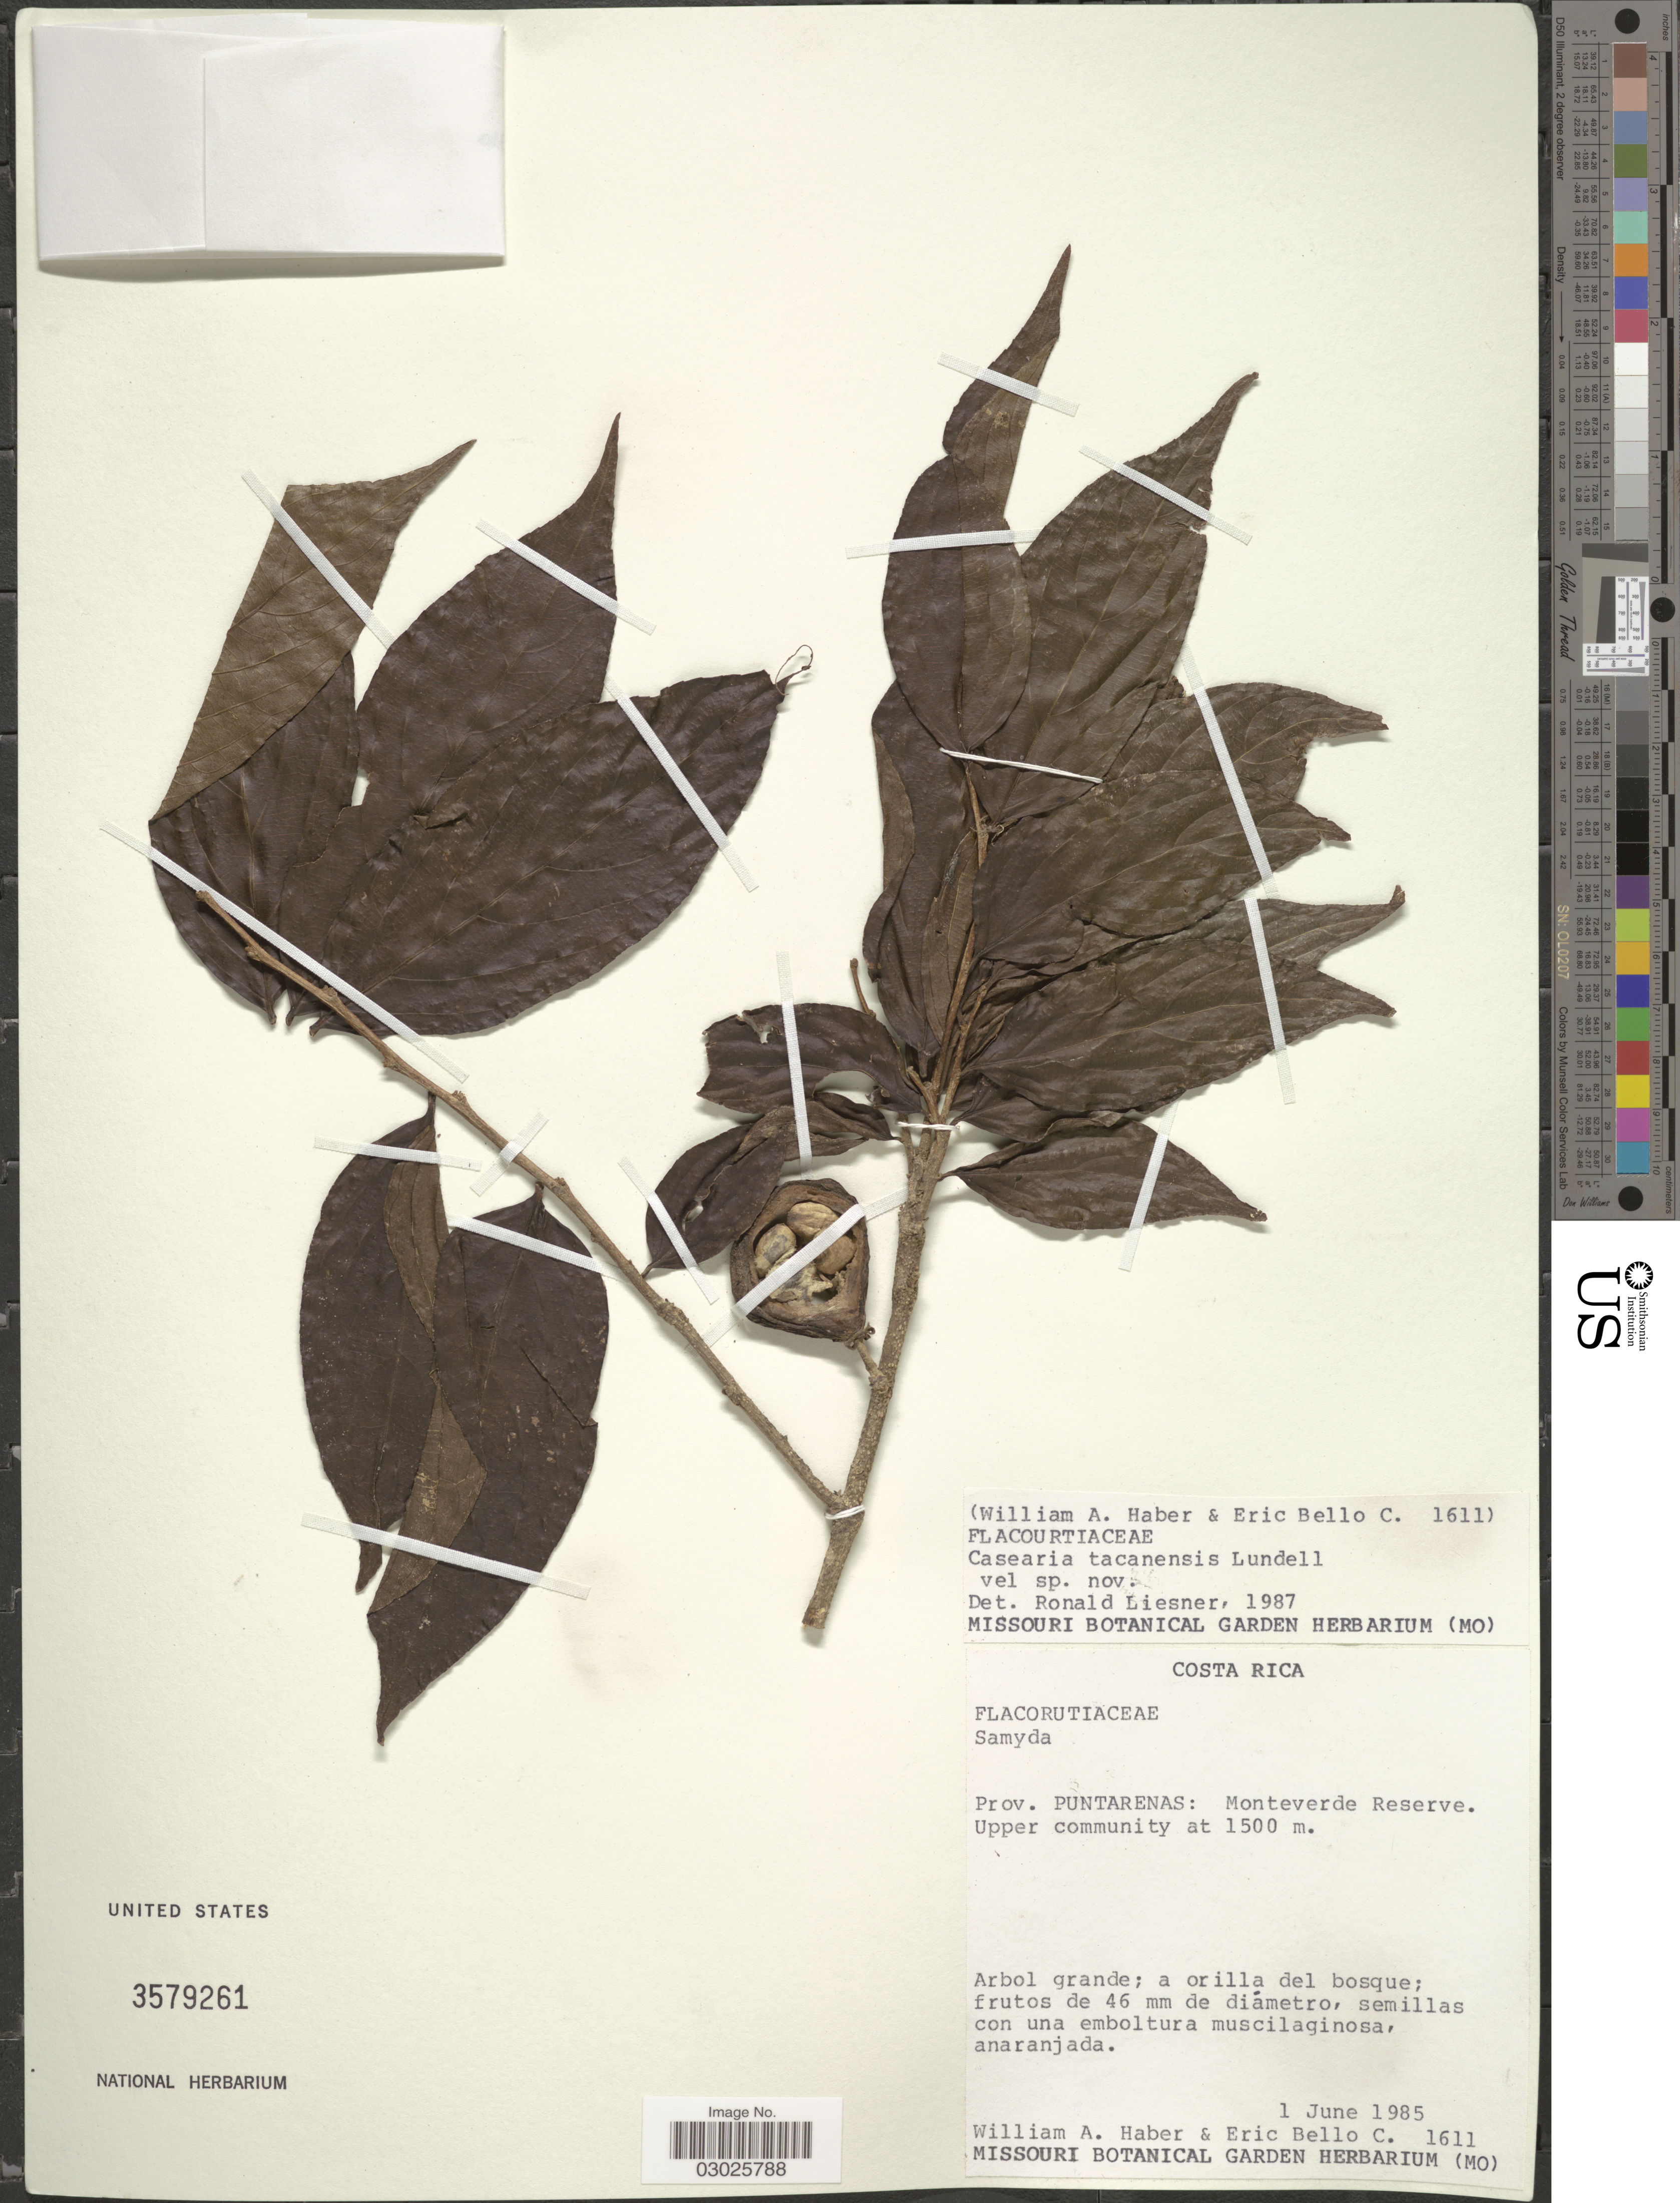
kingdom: Plantae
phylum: Tracheophyta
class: Magnoliopsida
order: Malpighiales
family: Salicaceae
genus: Casearia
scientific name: Casearia tacanensis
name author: Lundell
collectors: W. A. Haber & E. Bello C.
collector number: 1611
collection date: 1985-06-01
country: Costa Rica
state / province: Puntarenas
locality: Monteverde Reserve. Upper community.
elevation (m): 1500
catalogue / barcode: US 3579261